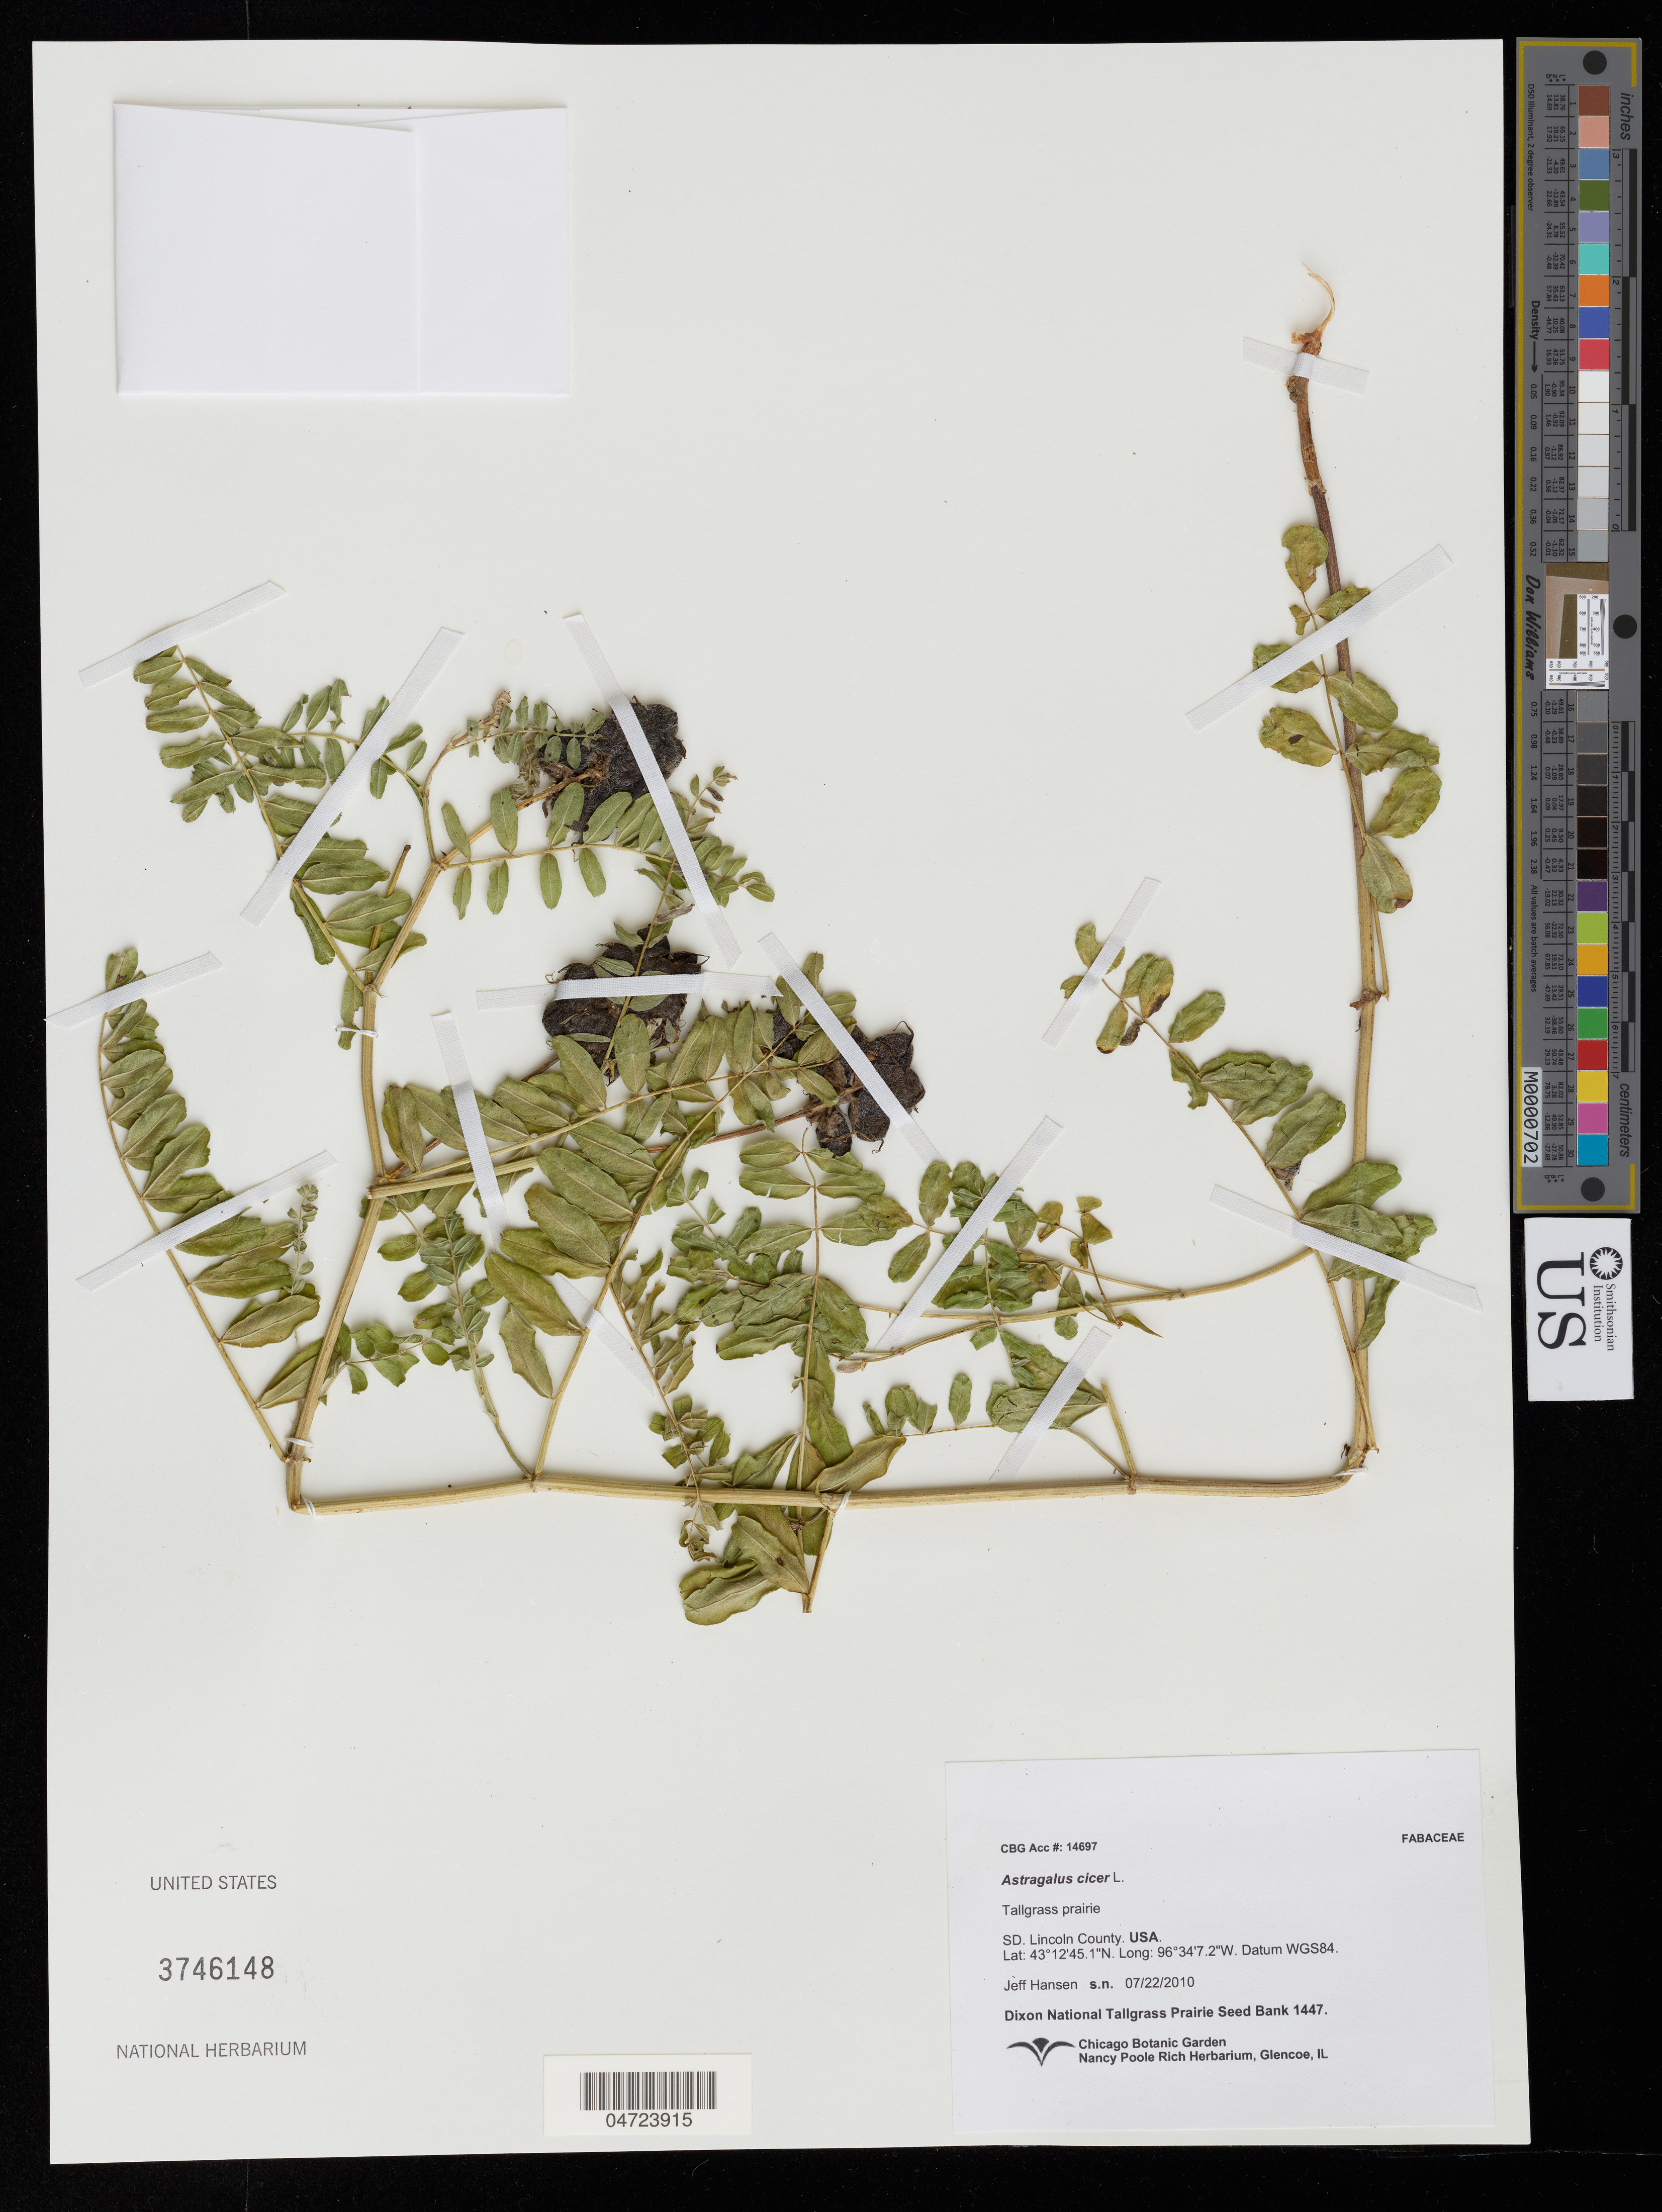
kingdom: Plantae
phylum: Tracheophyta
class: Magnoliopsida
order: Fabales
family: Fabaceae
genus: Astragalus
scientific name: Astragalus cicer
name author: L.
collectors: J. Hansen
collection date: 2010-07-22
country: United States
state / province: South Dakota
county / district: Lincoln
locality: Lincoln County.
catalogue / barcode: US 3746148